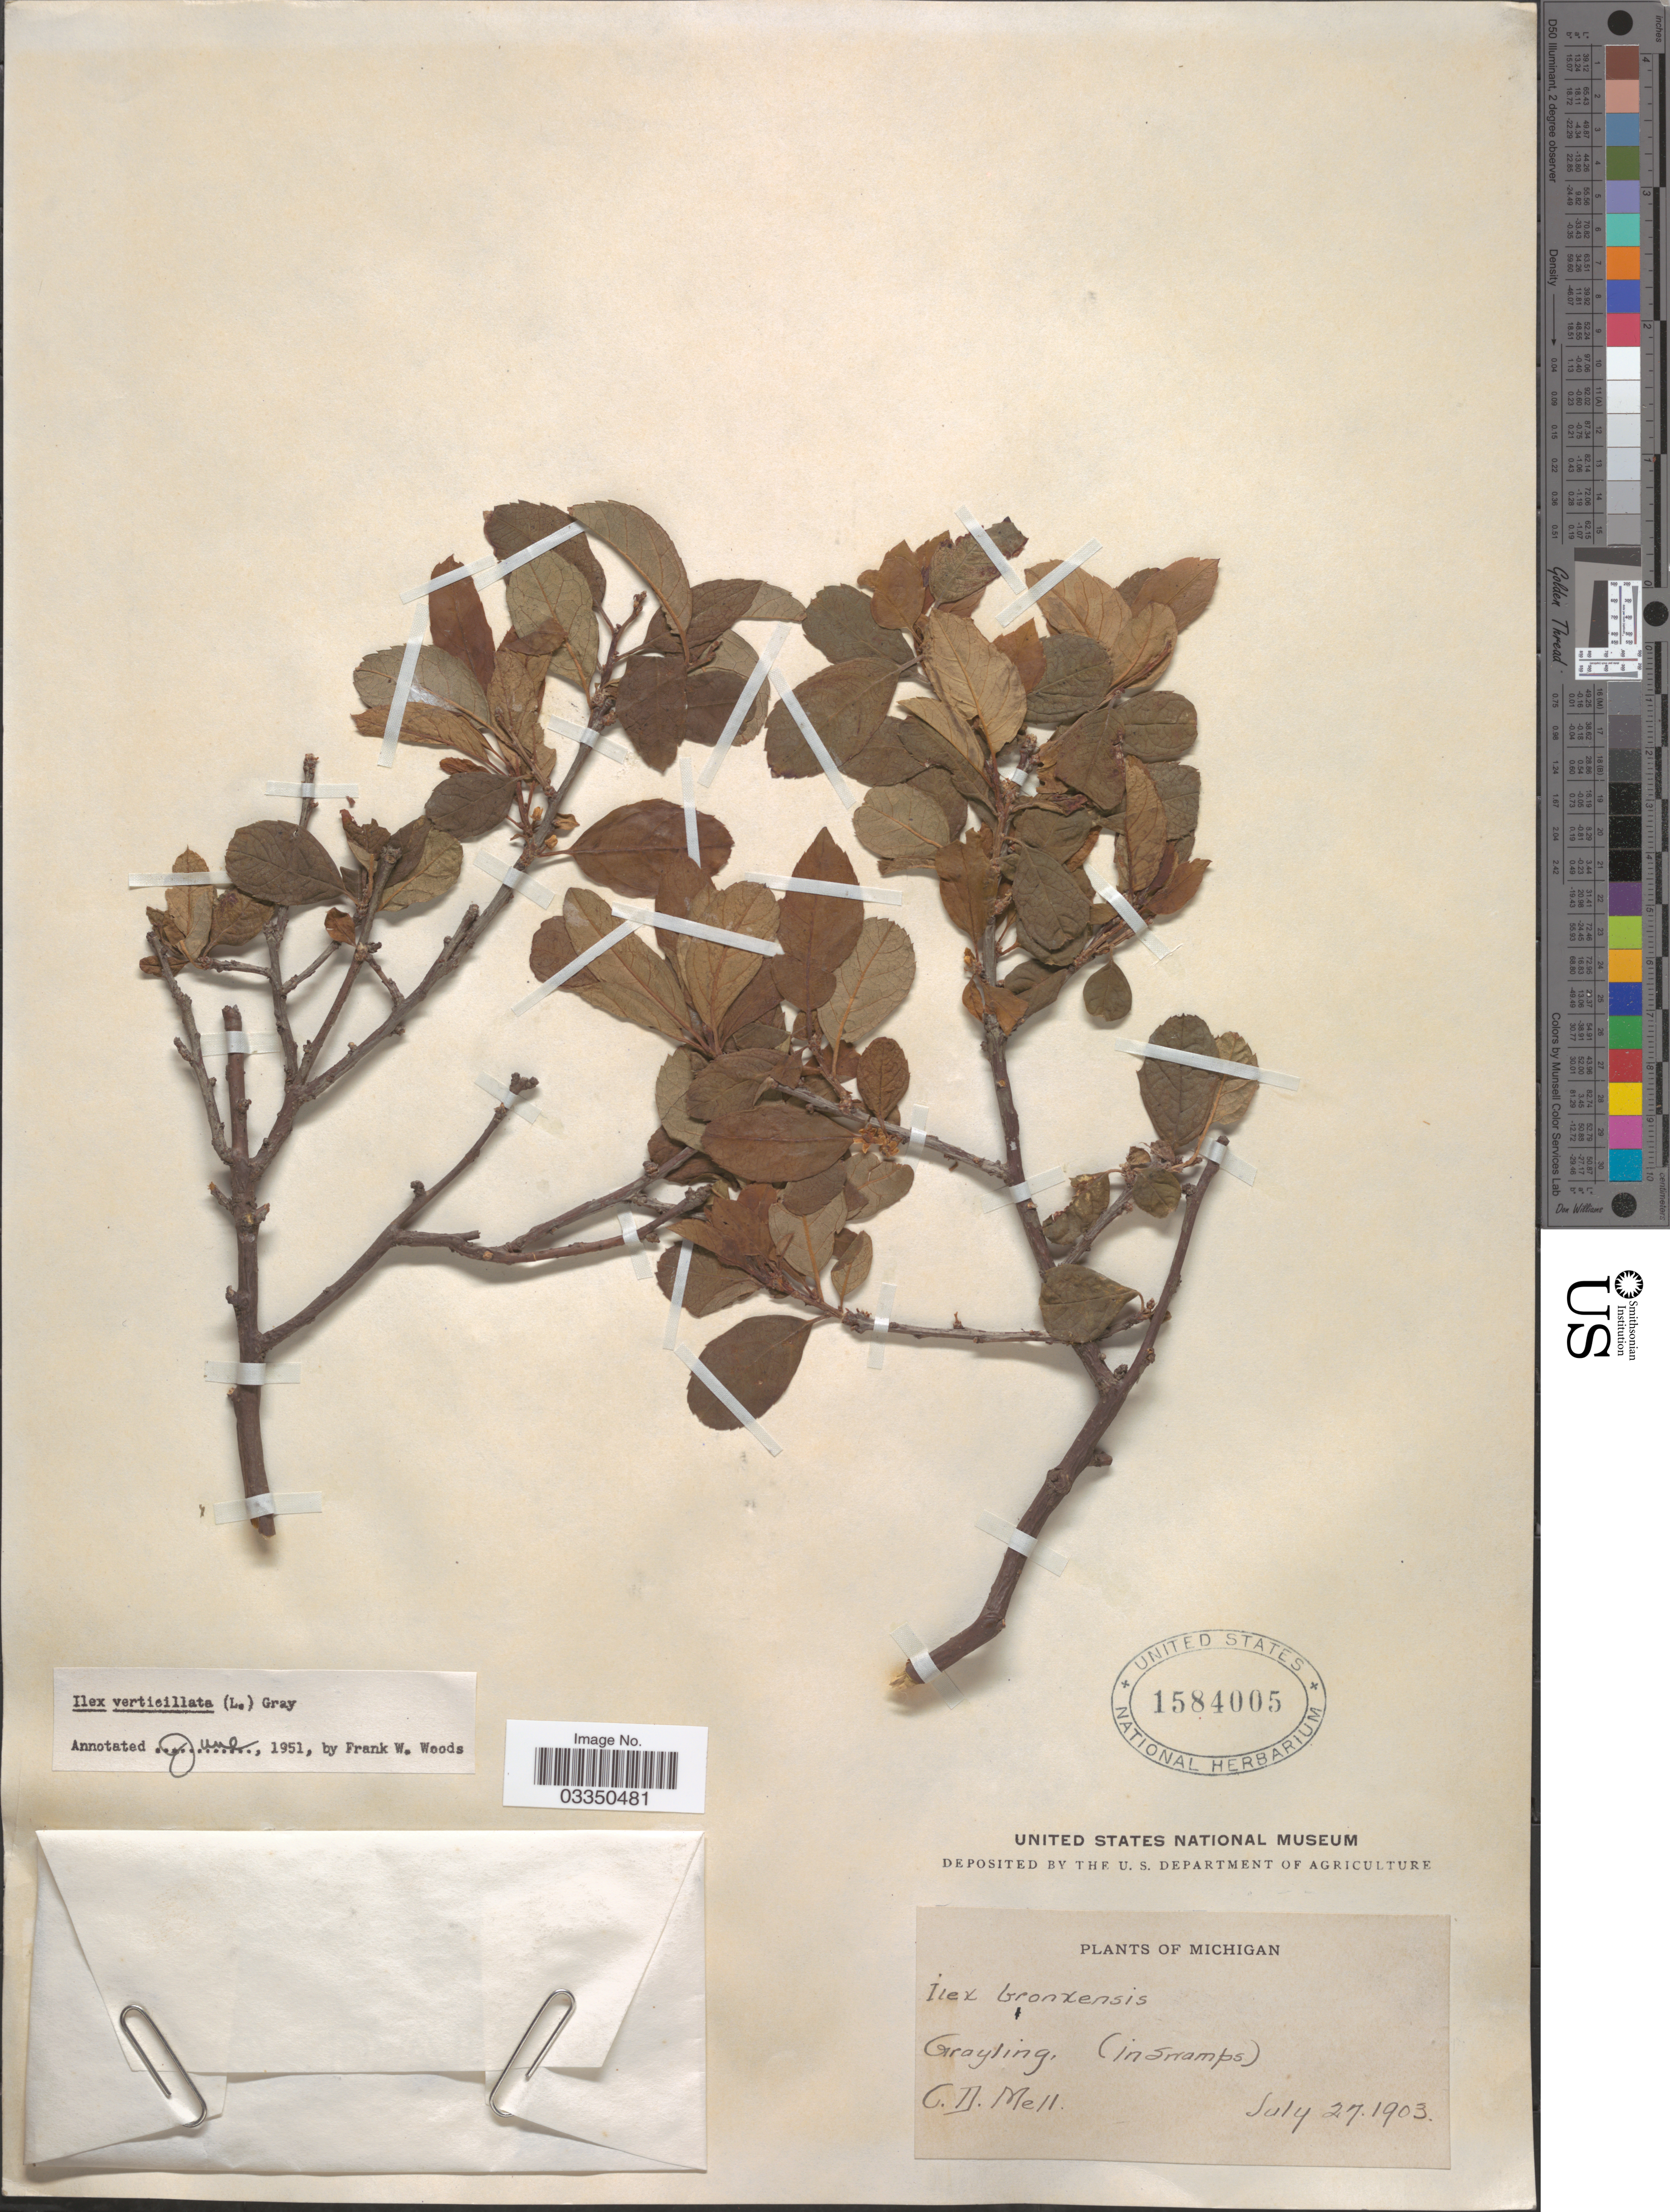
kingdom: Plantae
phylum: Tracheophyta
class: Magnoliopsida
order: Aquifoliales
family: Aquifoliaceae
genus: Ilex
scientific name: Ilex verticillata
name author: (L.) A. Gray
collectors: C. D. Mell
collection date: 1903-07-27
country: United States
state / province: Michigan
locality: Grayling.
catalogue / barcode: US 1584005